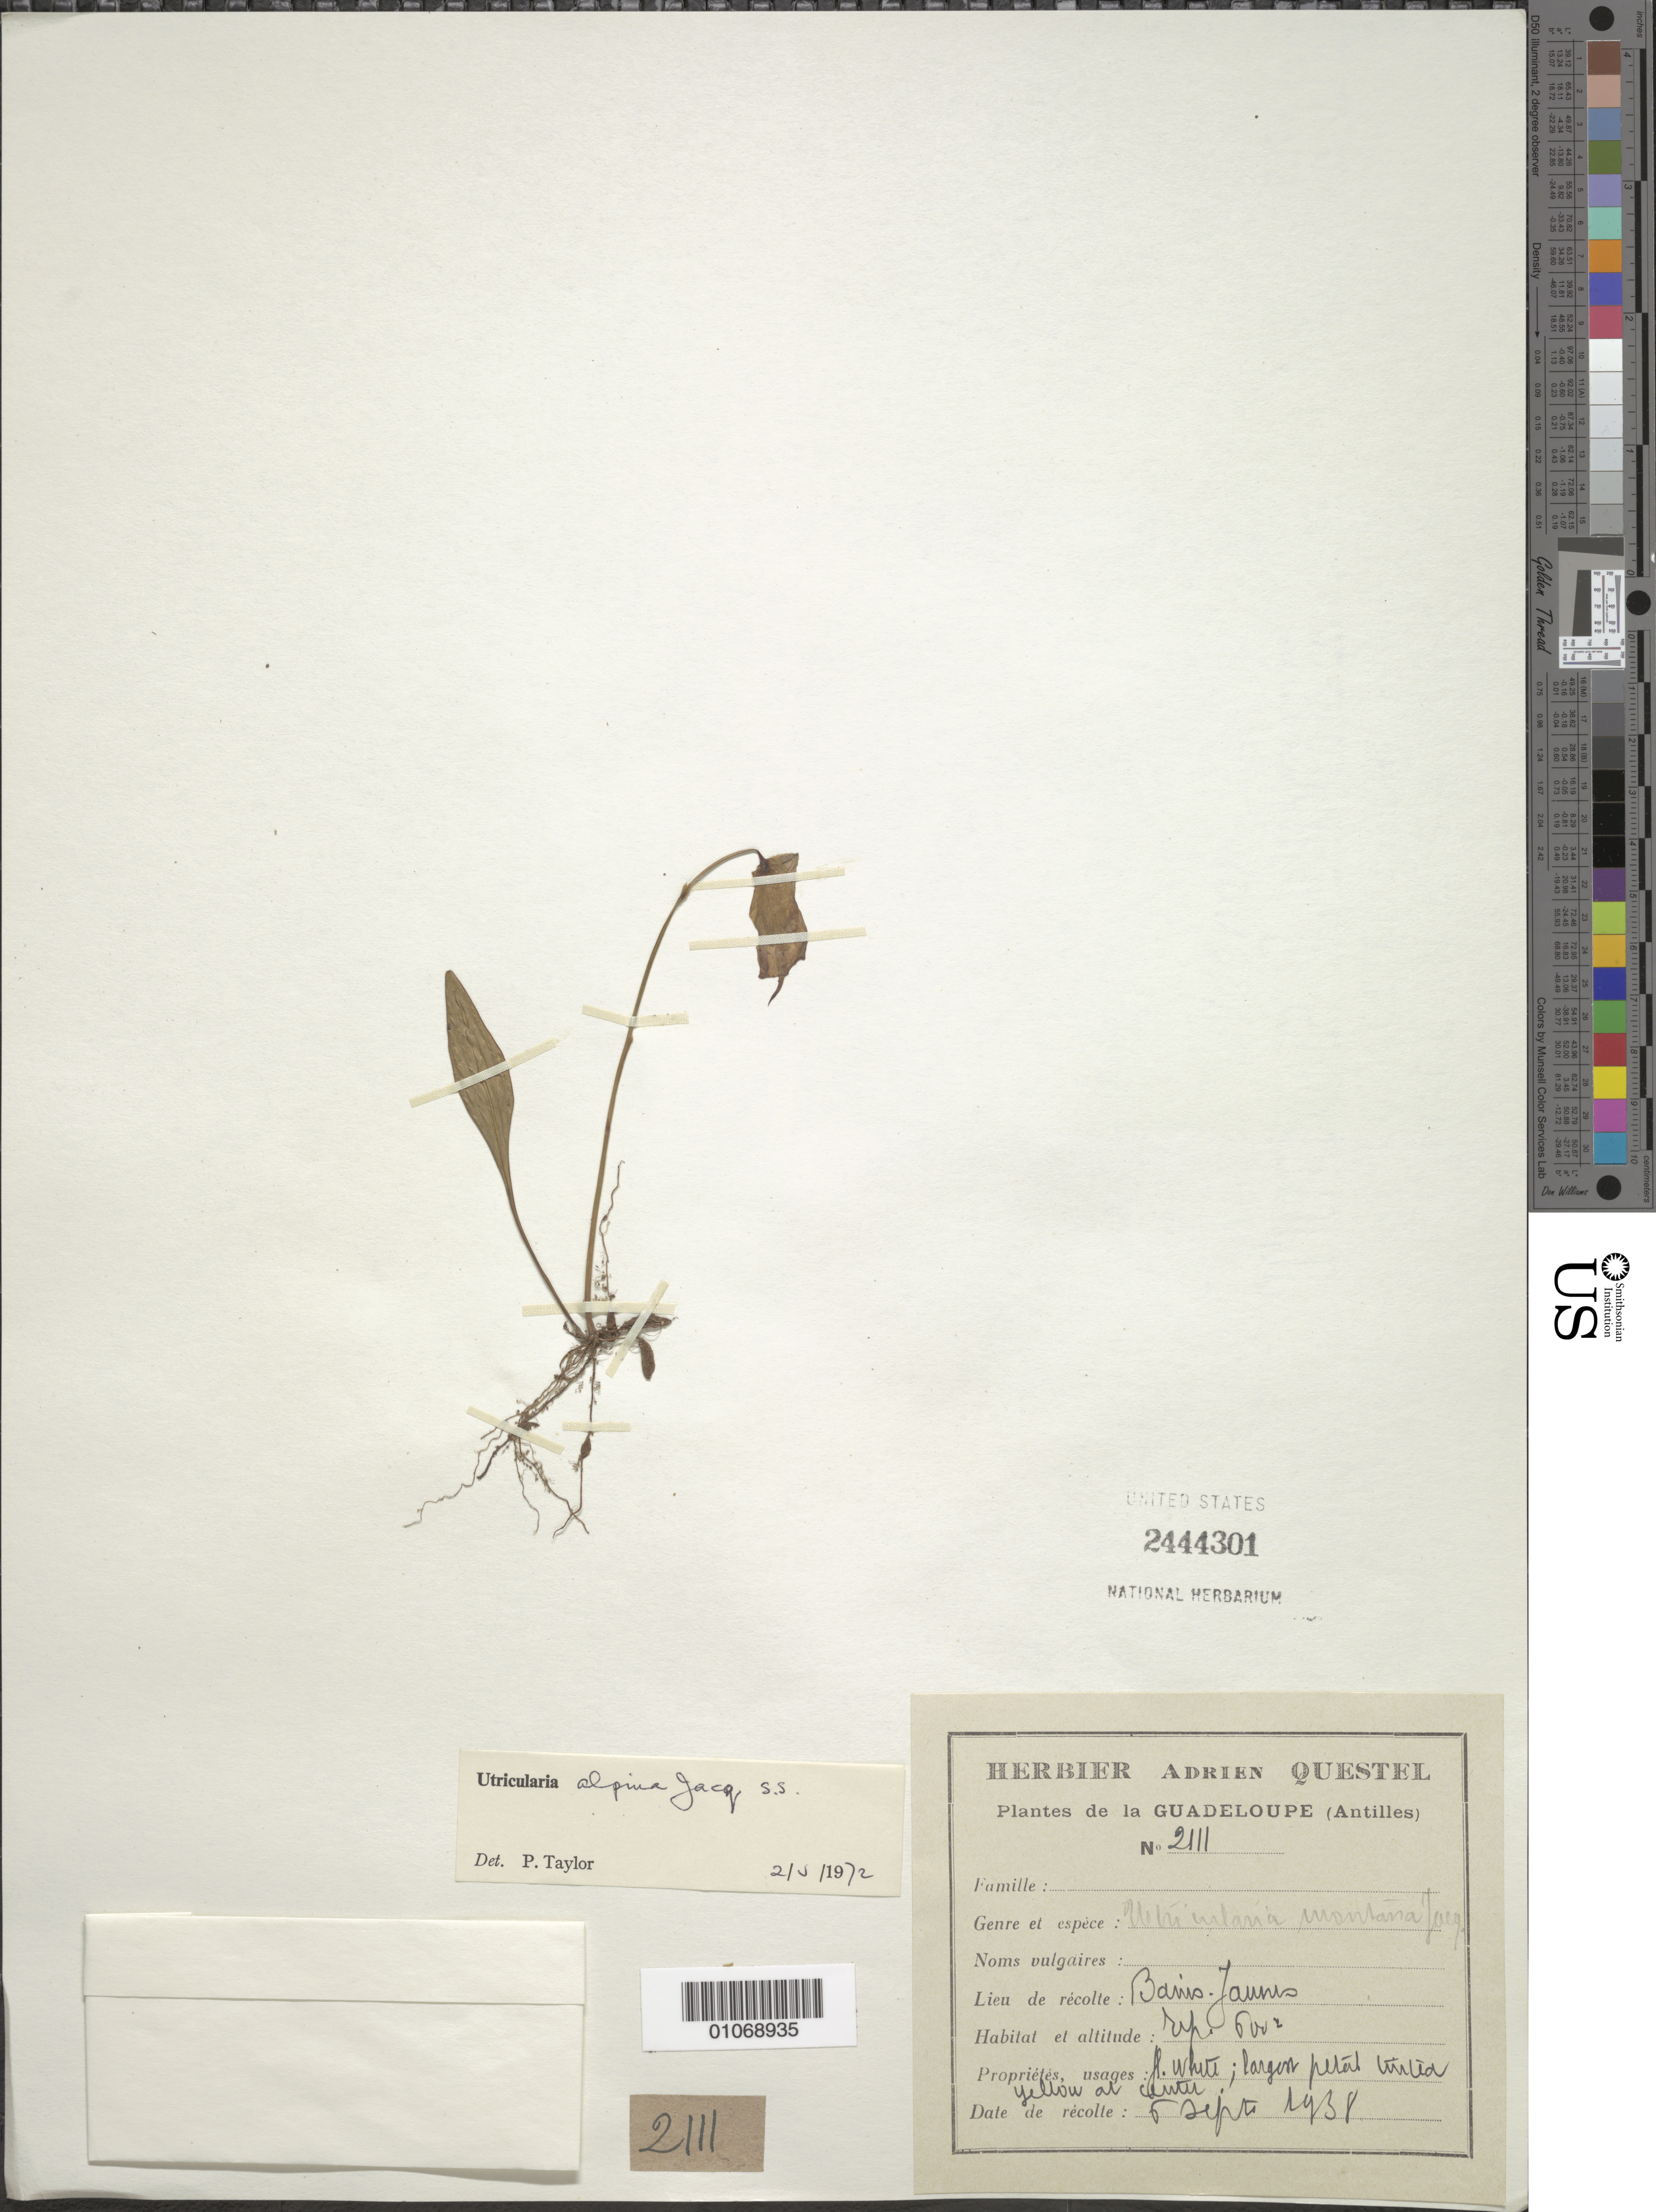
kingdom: Plantae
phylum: Tracheophyta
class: Magnoliopsida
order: Lamiales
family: Lentibulariaceae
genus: Utricularia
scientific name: Utricularia alpina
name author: Jacq.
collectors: A. Questel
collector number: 2111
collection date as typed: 06 Sep 1938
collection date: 1938-09-06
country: Guadeloupe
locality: Baines-Jaures.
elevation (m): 600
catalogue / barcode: US 2444301